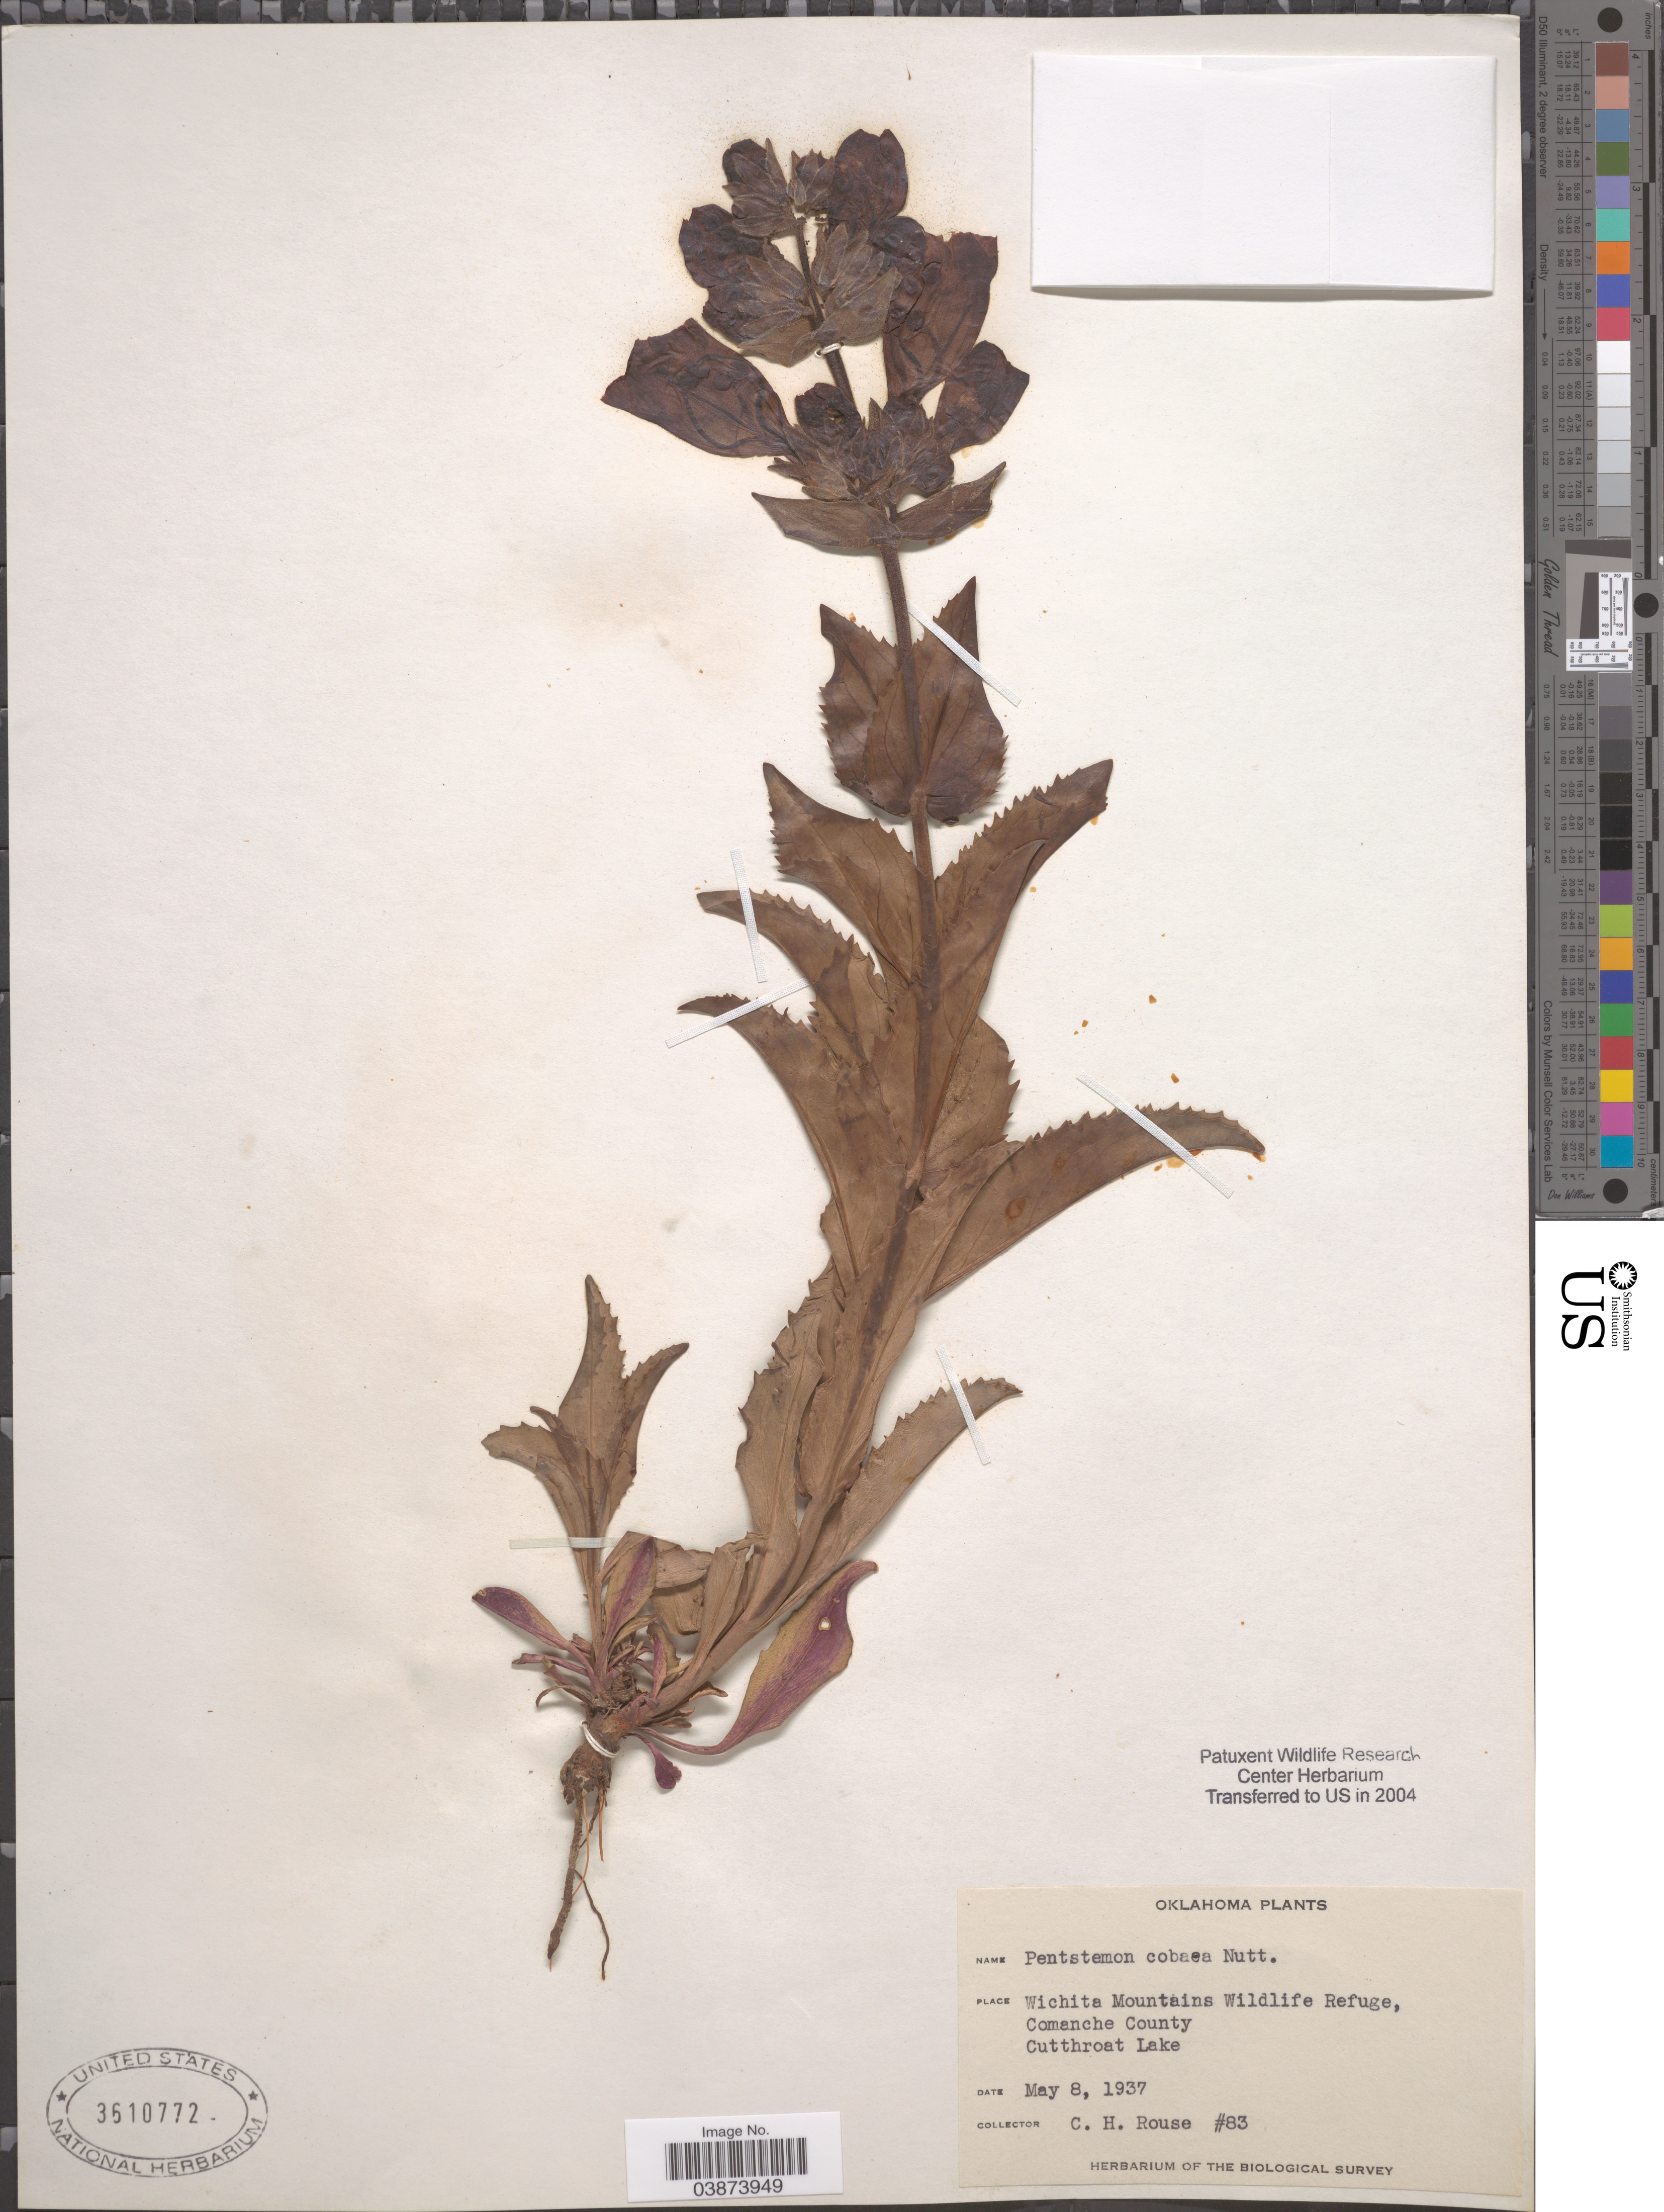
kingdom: Plantae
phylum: Tracheophyta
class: Magnoliopsida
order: Lamiales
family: Plantaginaceae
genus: Penstemon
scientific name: Penstemon cobaea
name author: (Nutt.)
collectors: C. Rouse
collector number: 83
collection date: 1937-05-08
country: United States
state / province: Oklahoma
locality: Wichita Mountains Wildlife Refuge, Comanche County. Cutthroat Lake.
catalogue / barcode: US 3610772